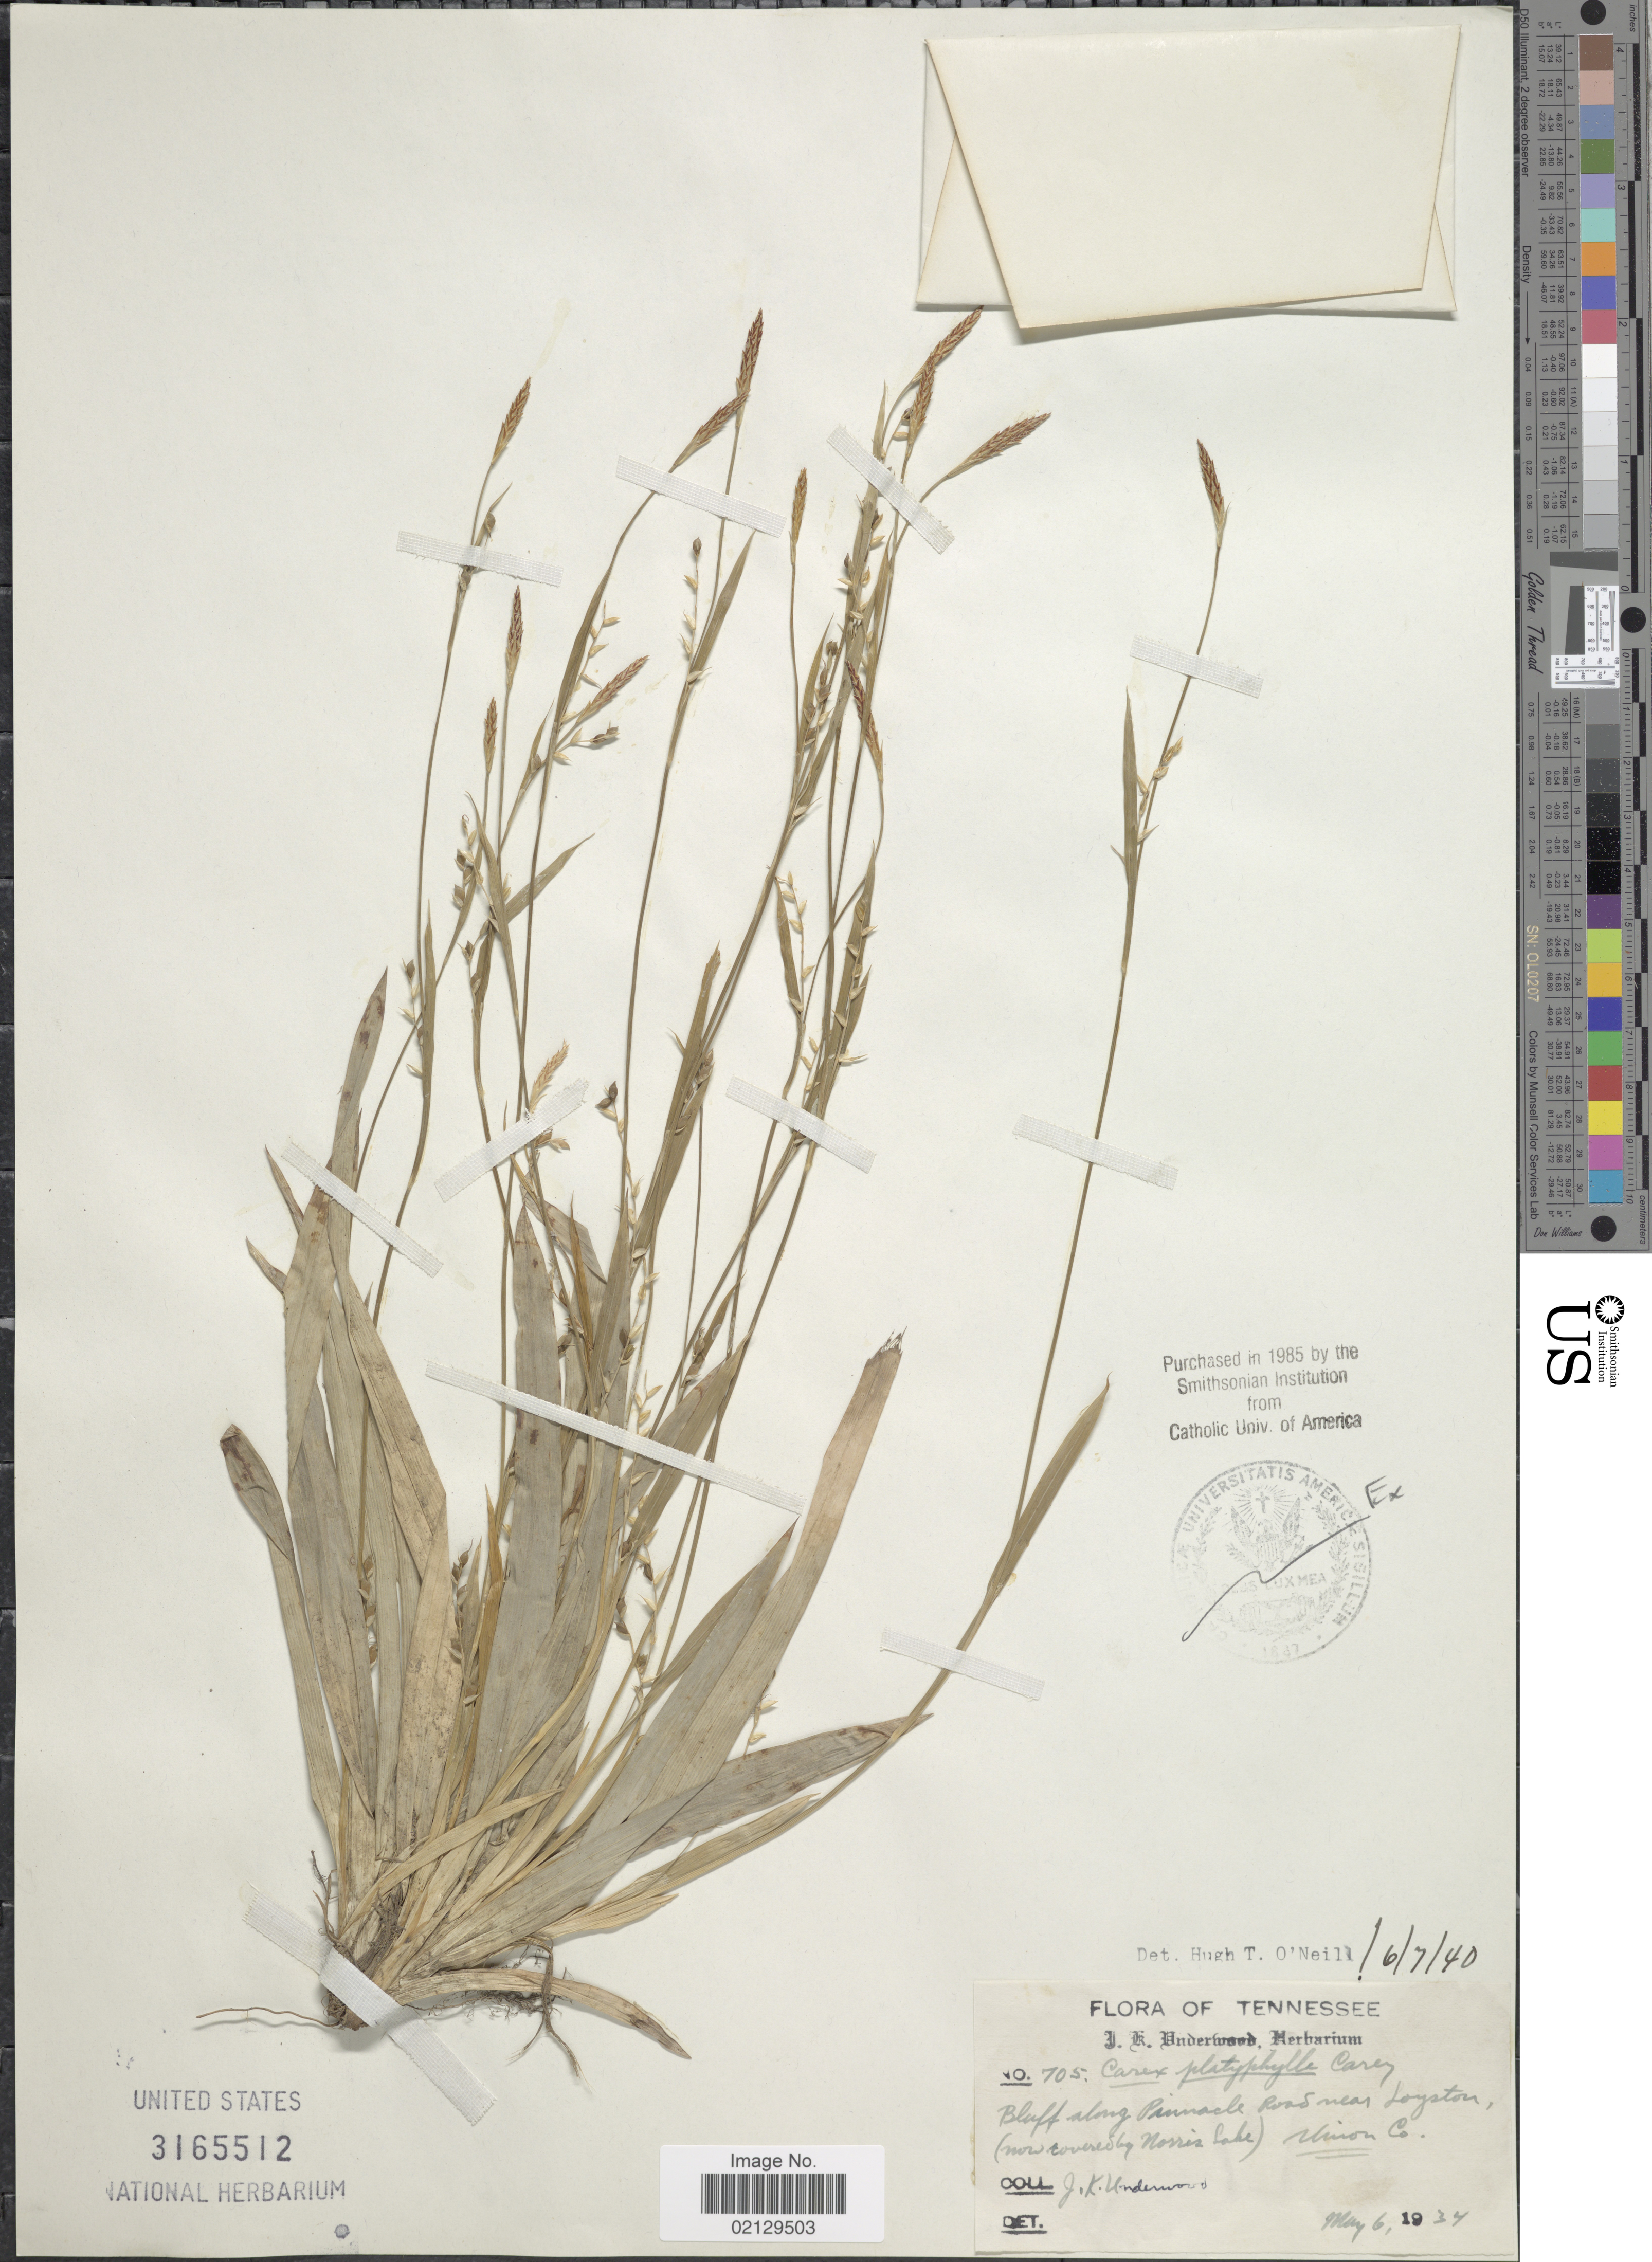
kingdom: Plantae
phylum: Tracheophyta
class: Liliopsida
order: Poales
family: Cyperaceae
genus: Carex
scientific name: Carex platyphylla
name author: J. Carey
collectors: J. K. Underwood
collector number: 705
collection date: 1934-05-06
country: United States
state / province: Tennessee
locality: Bluff along Pinnacle Road near Loyston, (now coverd by Norris Lake) Union Co.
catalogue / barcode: US 3165512